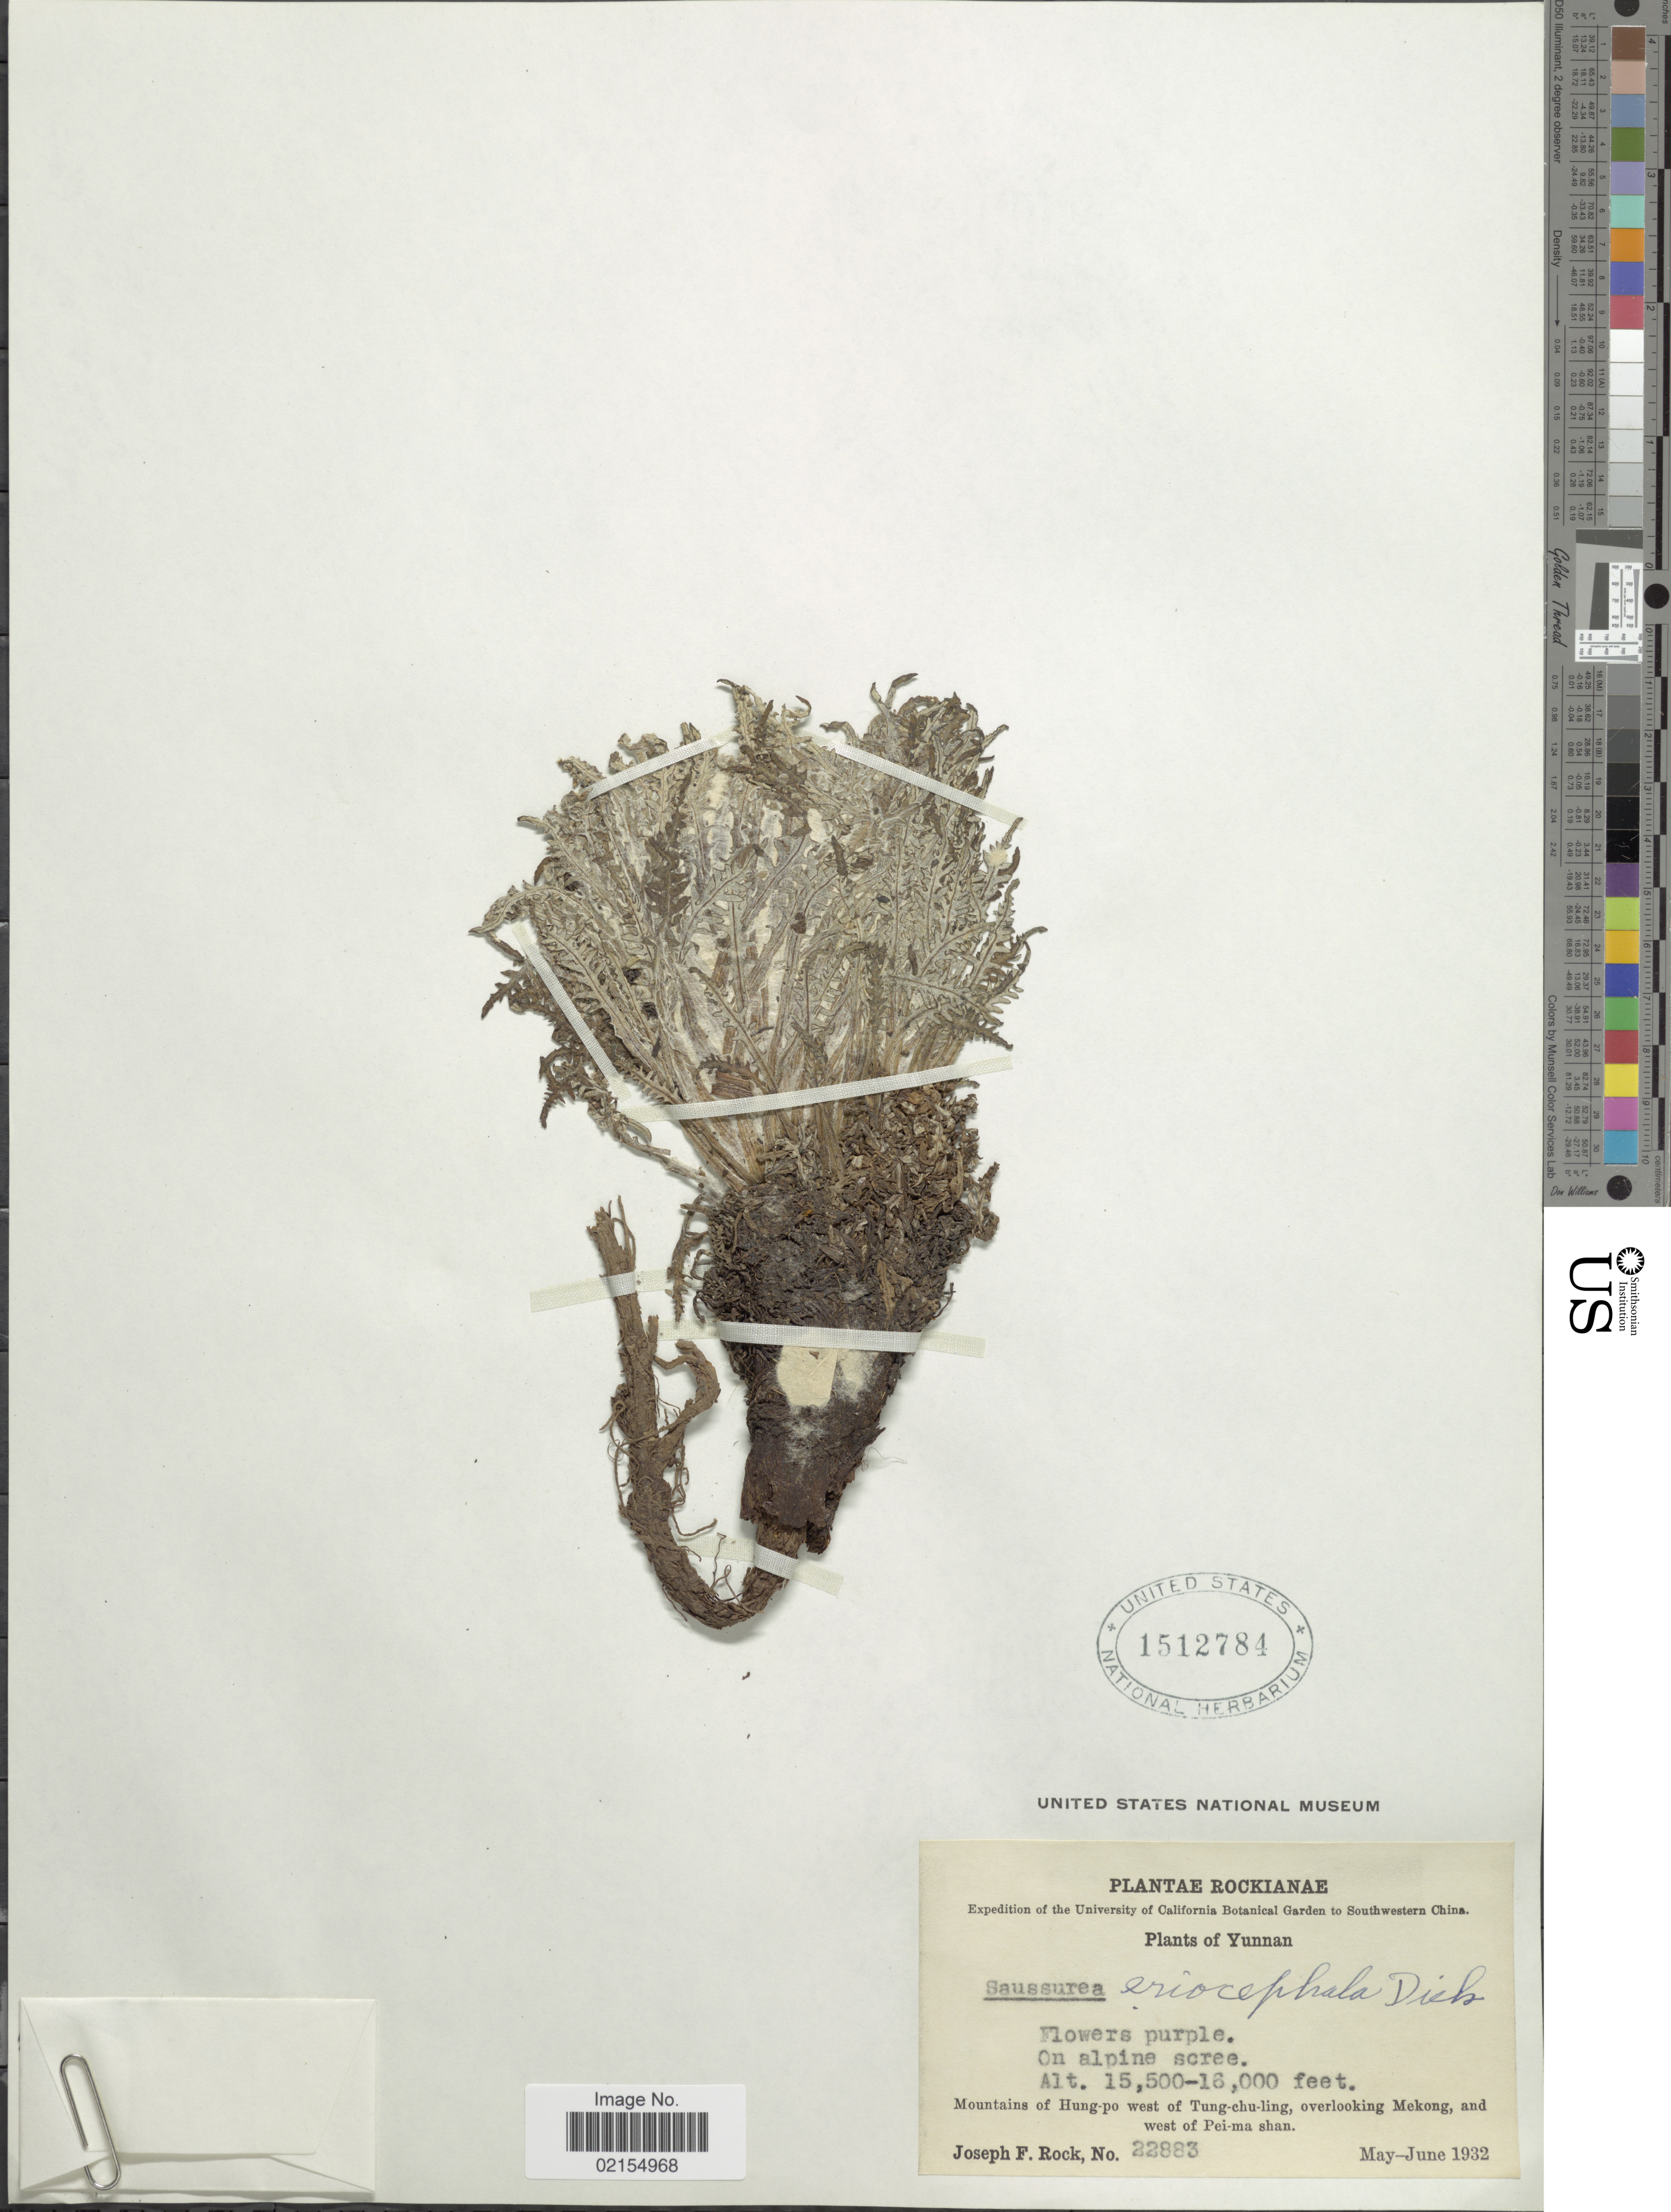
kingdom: Plantae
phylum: Tracheophyta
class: Magnoliopsida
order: Asterales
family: Asteraceae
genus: Saussurea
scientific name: Saussurea leucoma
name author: Diels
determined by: Chen, Yousheng S.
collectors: J. F. Rock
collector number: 22883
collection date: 1932-05/1932-06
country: China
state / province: Yunnan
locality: Yunnan, Mountains of Hung-po west of Tung-chu-ling, overlooking Mekong, and west of Pei-ma shan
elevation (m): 4724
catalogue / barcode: US 1512784